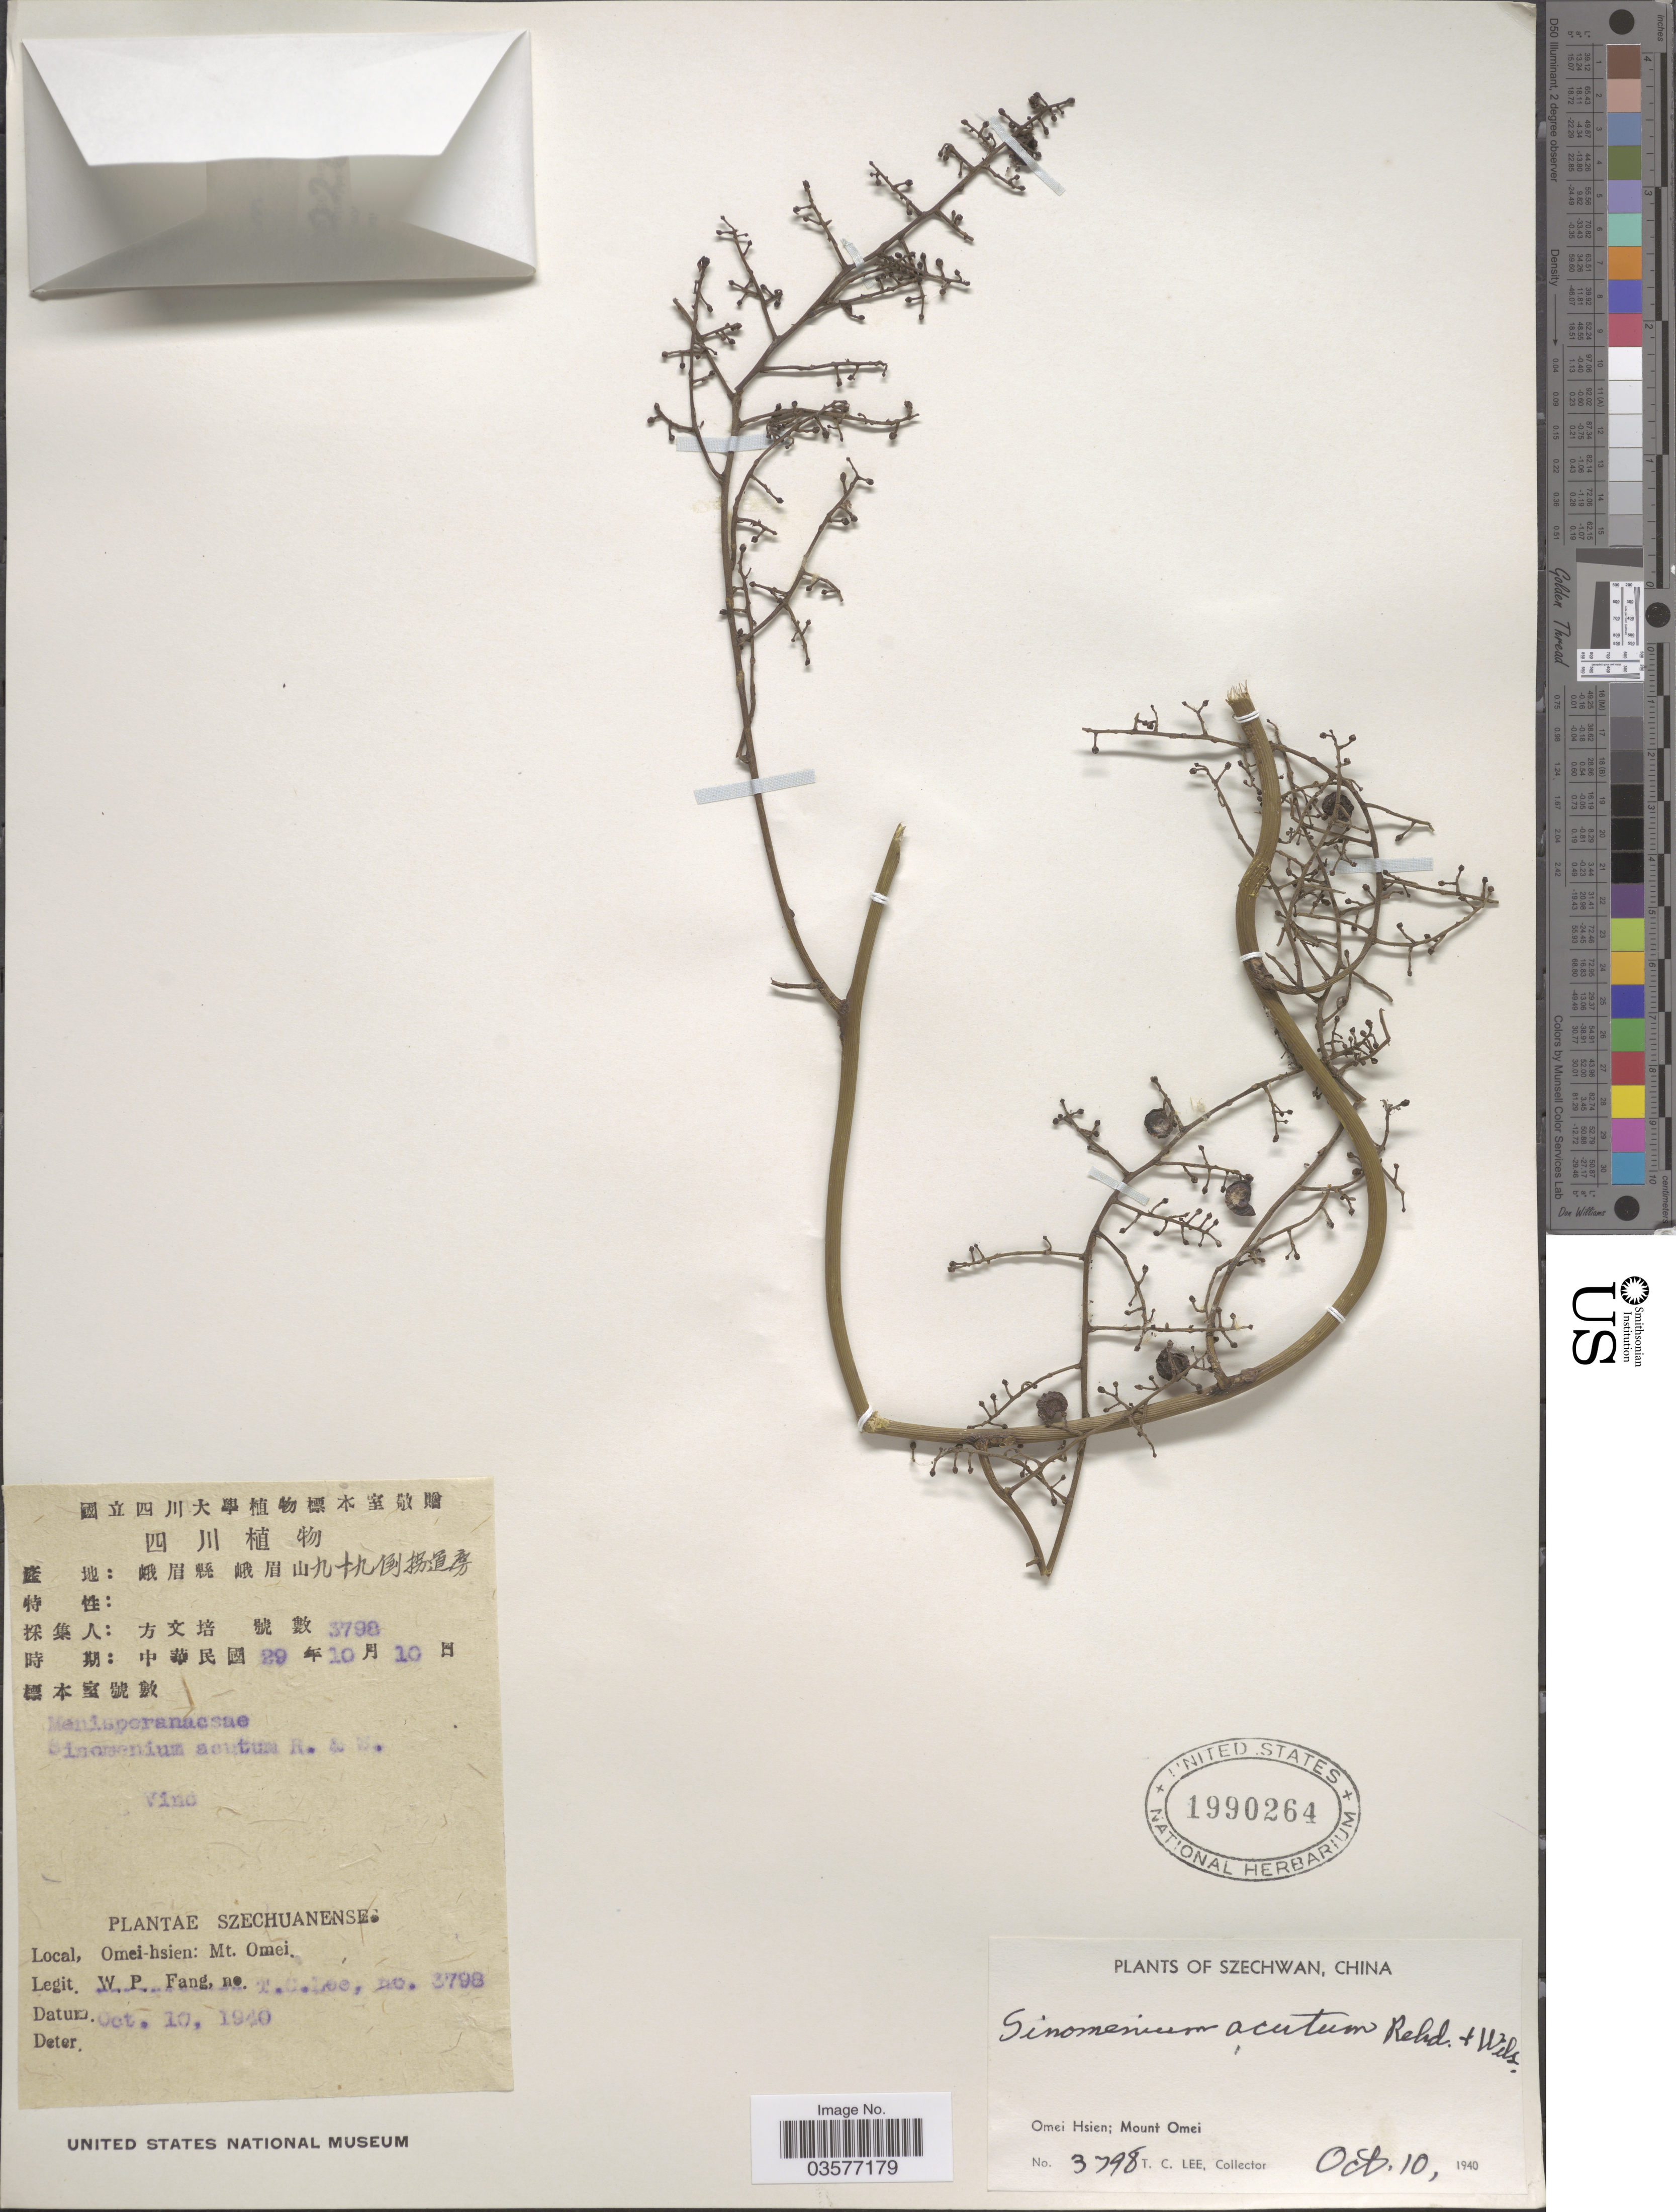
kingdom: Plantae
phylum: Tracheophyta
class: Magnoliopsida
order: Ranunculales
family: Menispermaceae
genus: Sinomenium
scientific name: Sinomenium acutum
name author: (Thunb.) Rehder & E.H. Wilson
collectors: T. Lee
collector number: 3798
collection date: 1940-10-10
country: China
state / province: Sichuan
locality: Szechwan. Omei Hsien; Mount Omei.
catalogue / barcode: US 1990264